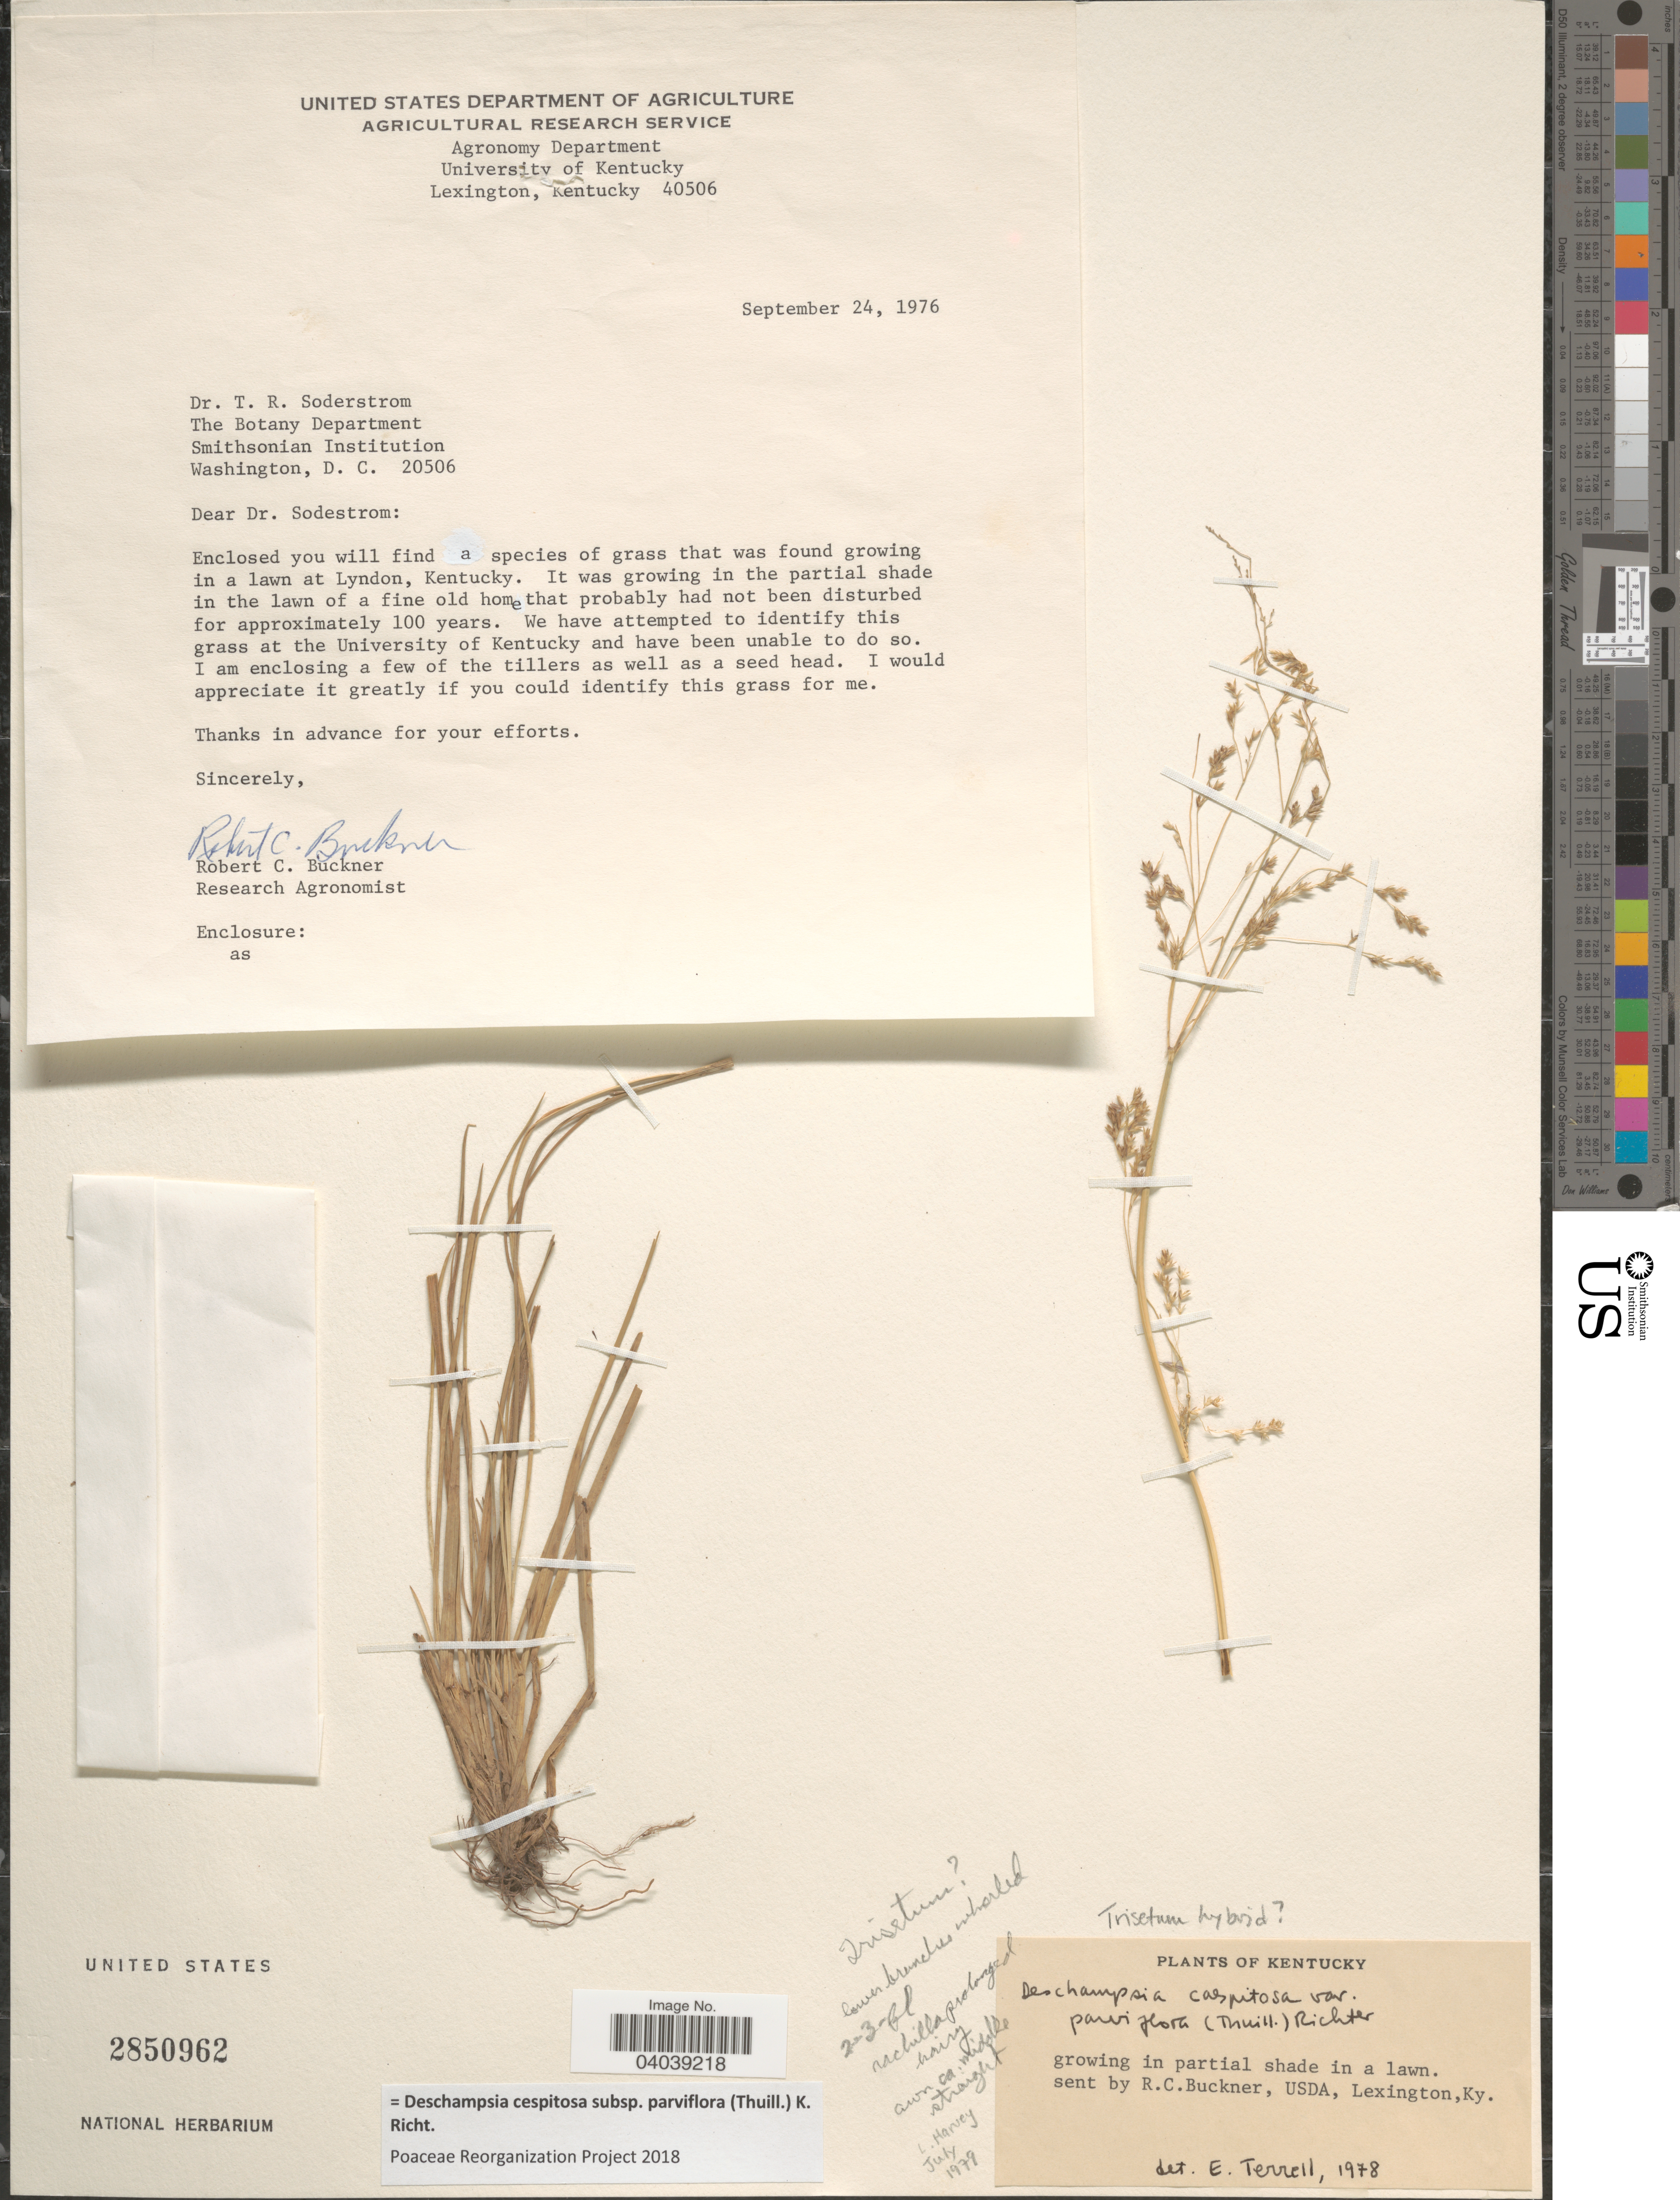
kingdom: Plantae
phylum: Tracheophyta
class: Liliopsida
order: Poales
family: Poaceae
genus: Deschampsia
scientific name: Deschampsia cespitosa subsp. parviflora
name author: (Thuill.) K. Richt.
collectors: R. Buckner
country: United States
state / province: Kentucky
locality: Lyndon.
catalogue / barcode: US 2850962